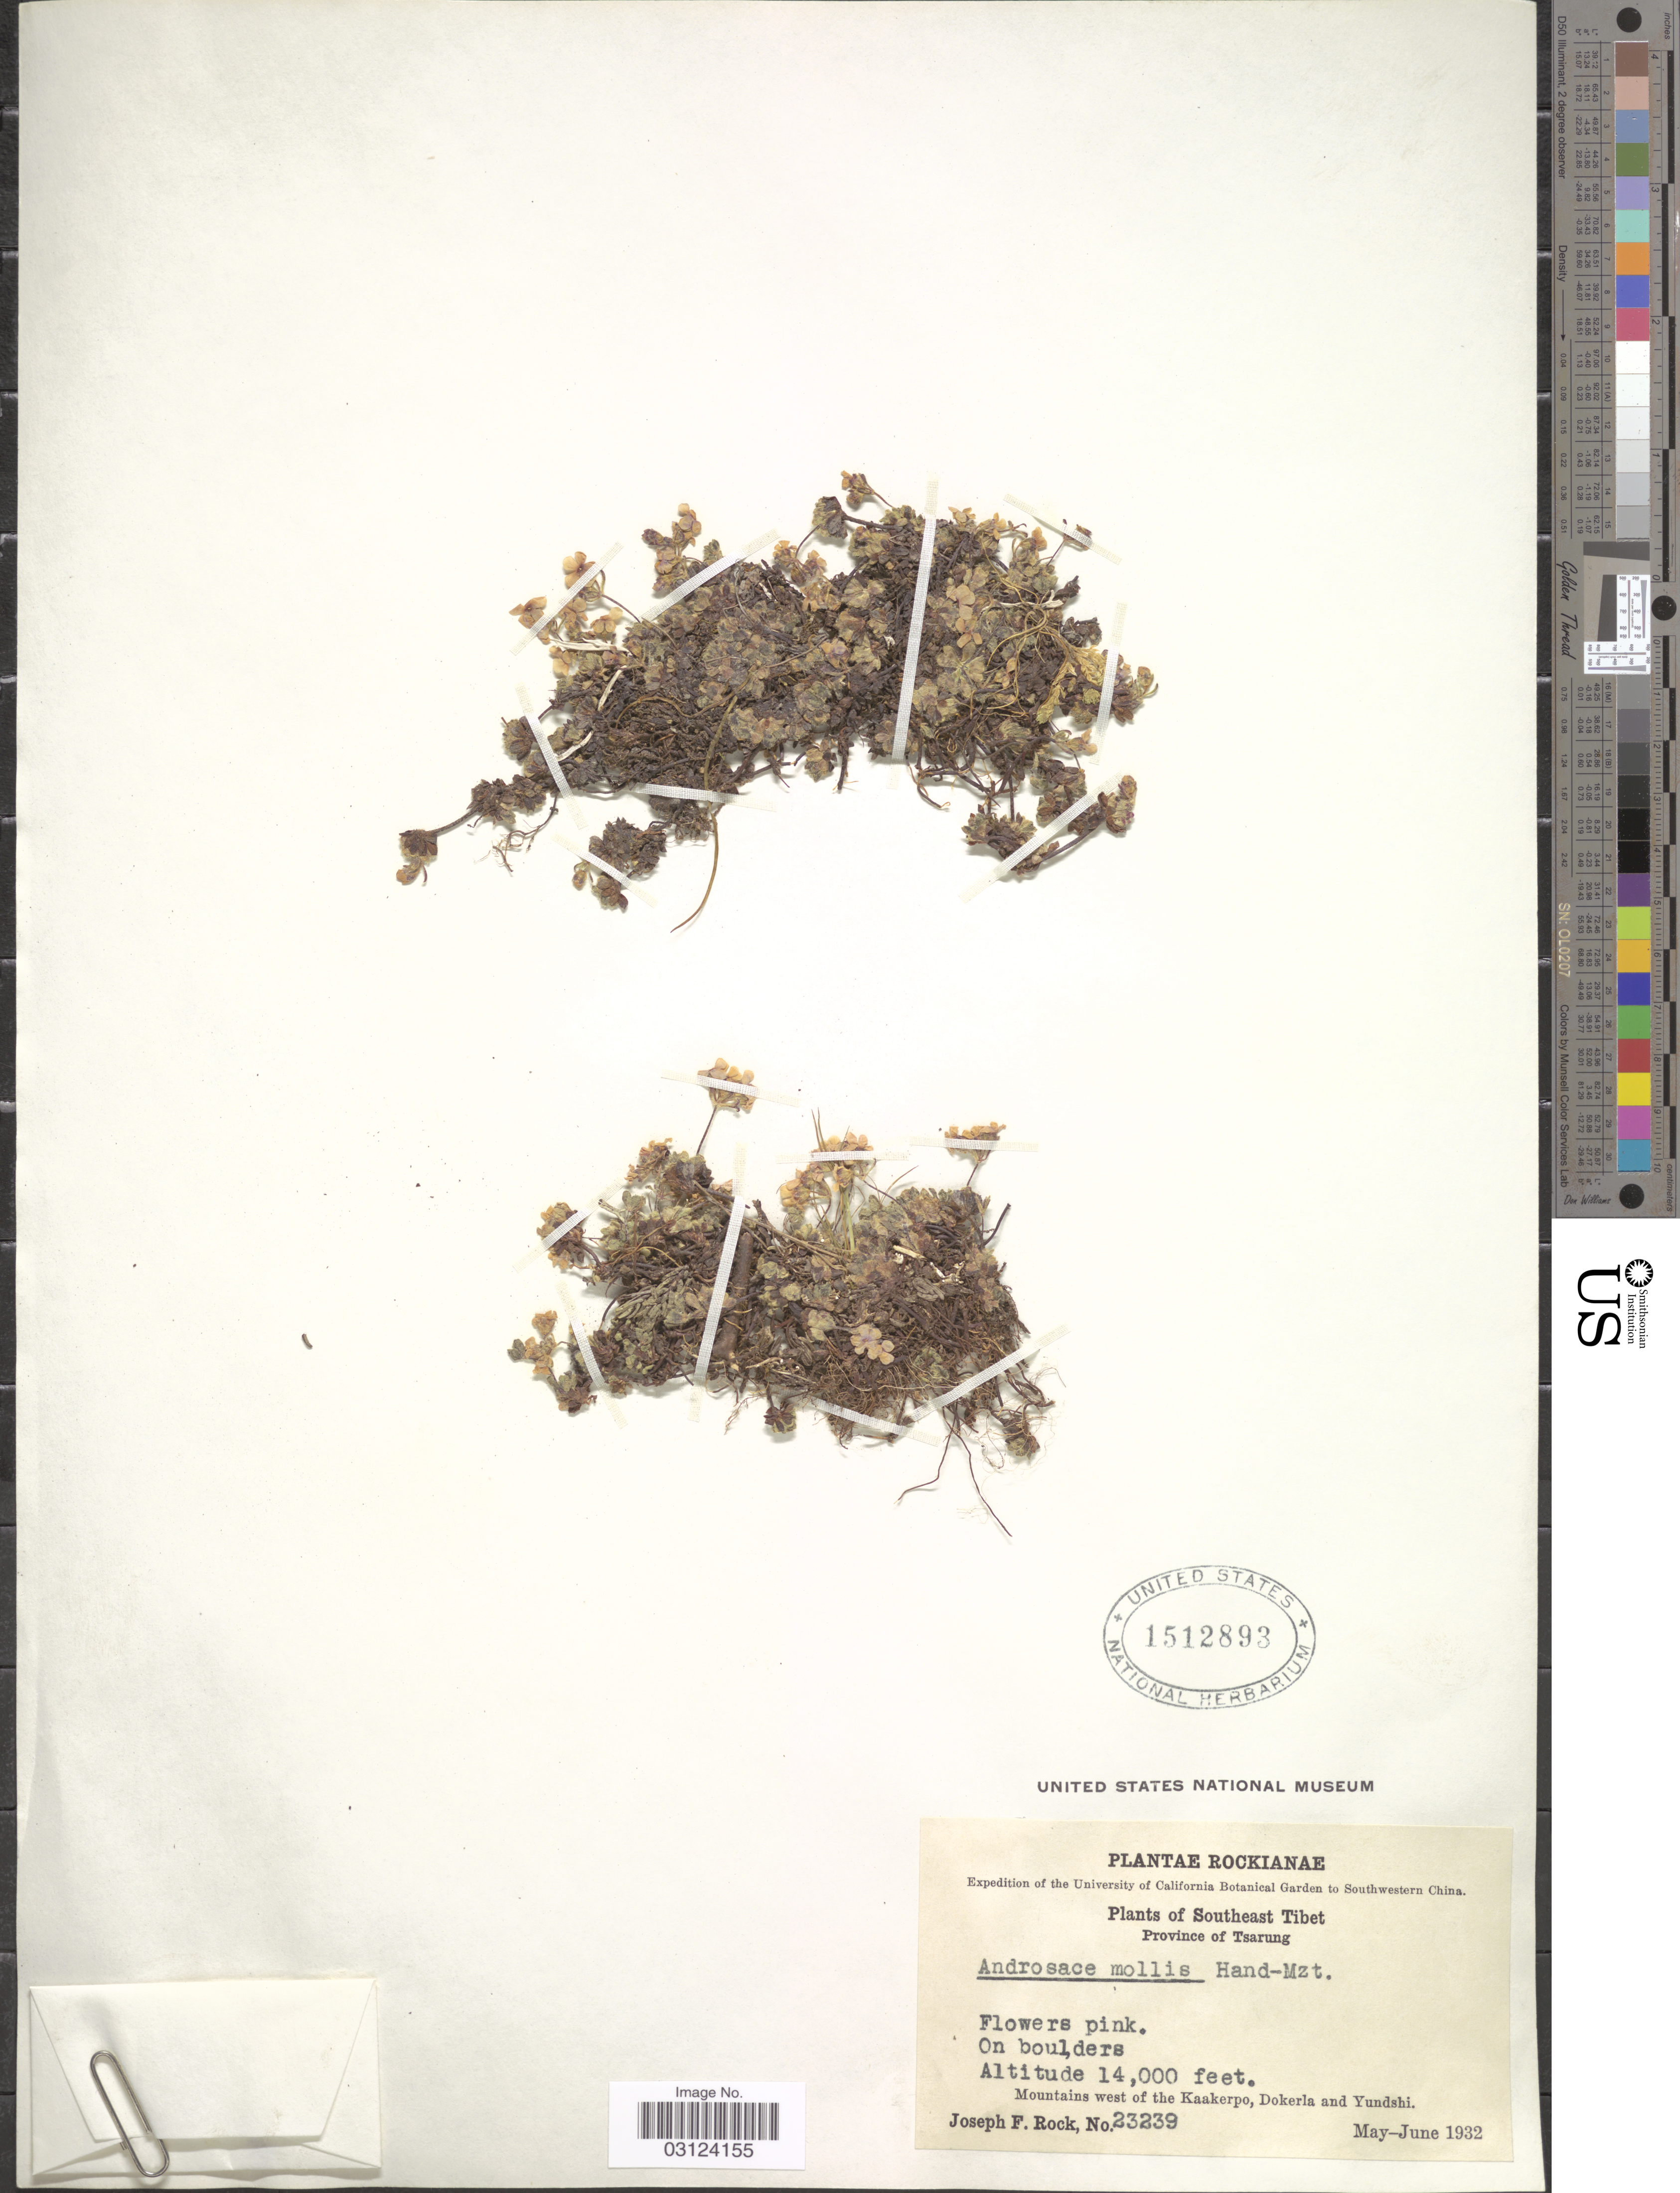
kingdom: Plantae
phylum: Tracheophyta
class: Magnoliopsida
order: Ericales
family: Primulaceae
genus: Androsace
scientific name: Androsace mollis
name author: Hand.-Mazz.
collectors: J. F. Rock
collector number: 23239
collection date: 1932-05/1932-06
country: China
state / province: Xizang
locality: Southeast Tibet, Province of Tsarung, Mountains west of the Kaakerpo, Dokerla and Yundshi, Southwestern China.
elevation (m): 4267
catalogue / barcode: US 1512893